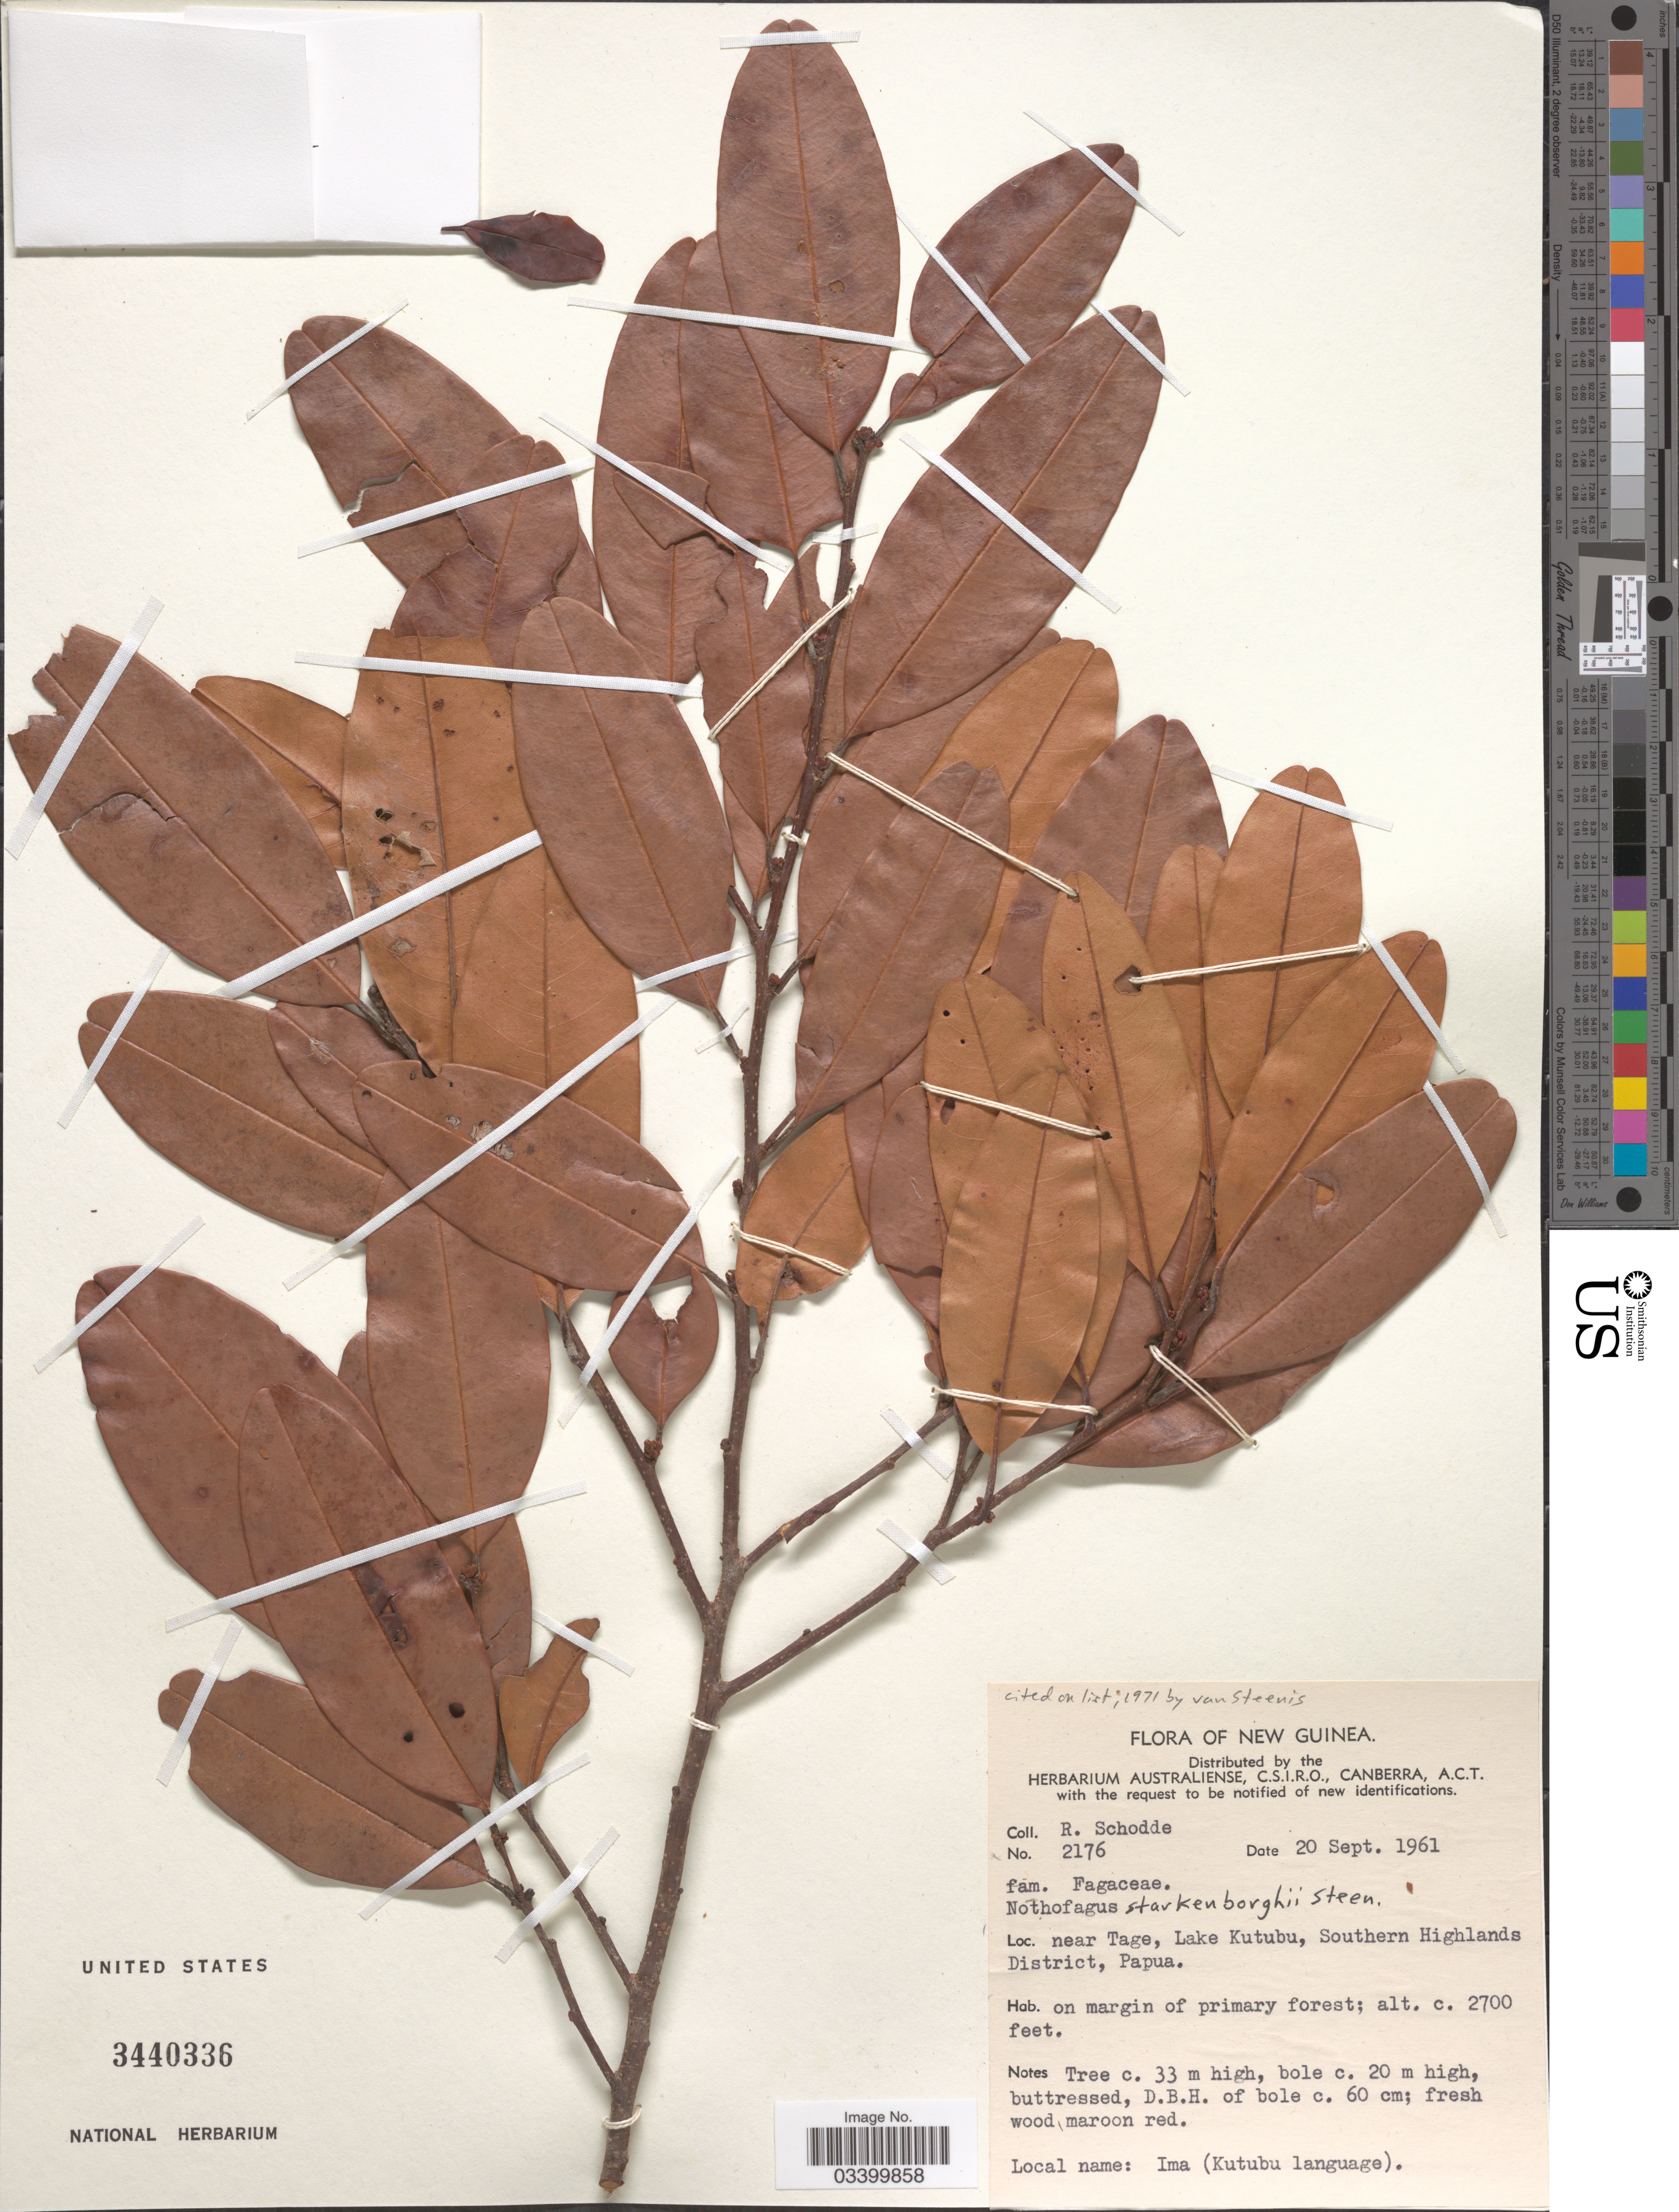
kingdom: Plantae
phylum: Tracheophyta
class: Magnoliopsida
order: Fagales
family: Nothofagaceae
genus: Nothofagus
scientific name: Nothofagus starkenborghiorum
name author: Steenis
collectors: R. Schodde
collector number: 2176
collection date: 1961-09-20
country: Papua New Guinea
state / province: Southern Highlands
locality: New Guinea. Near Tage, Lake Kutubu, Southern Highlands District, Papua.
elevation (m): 823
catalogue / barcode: US 3440336